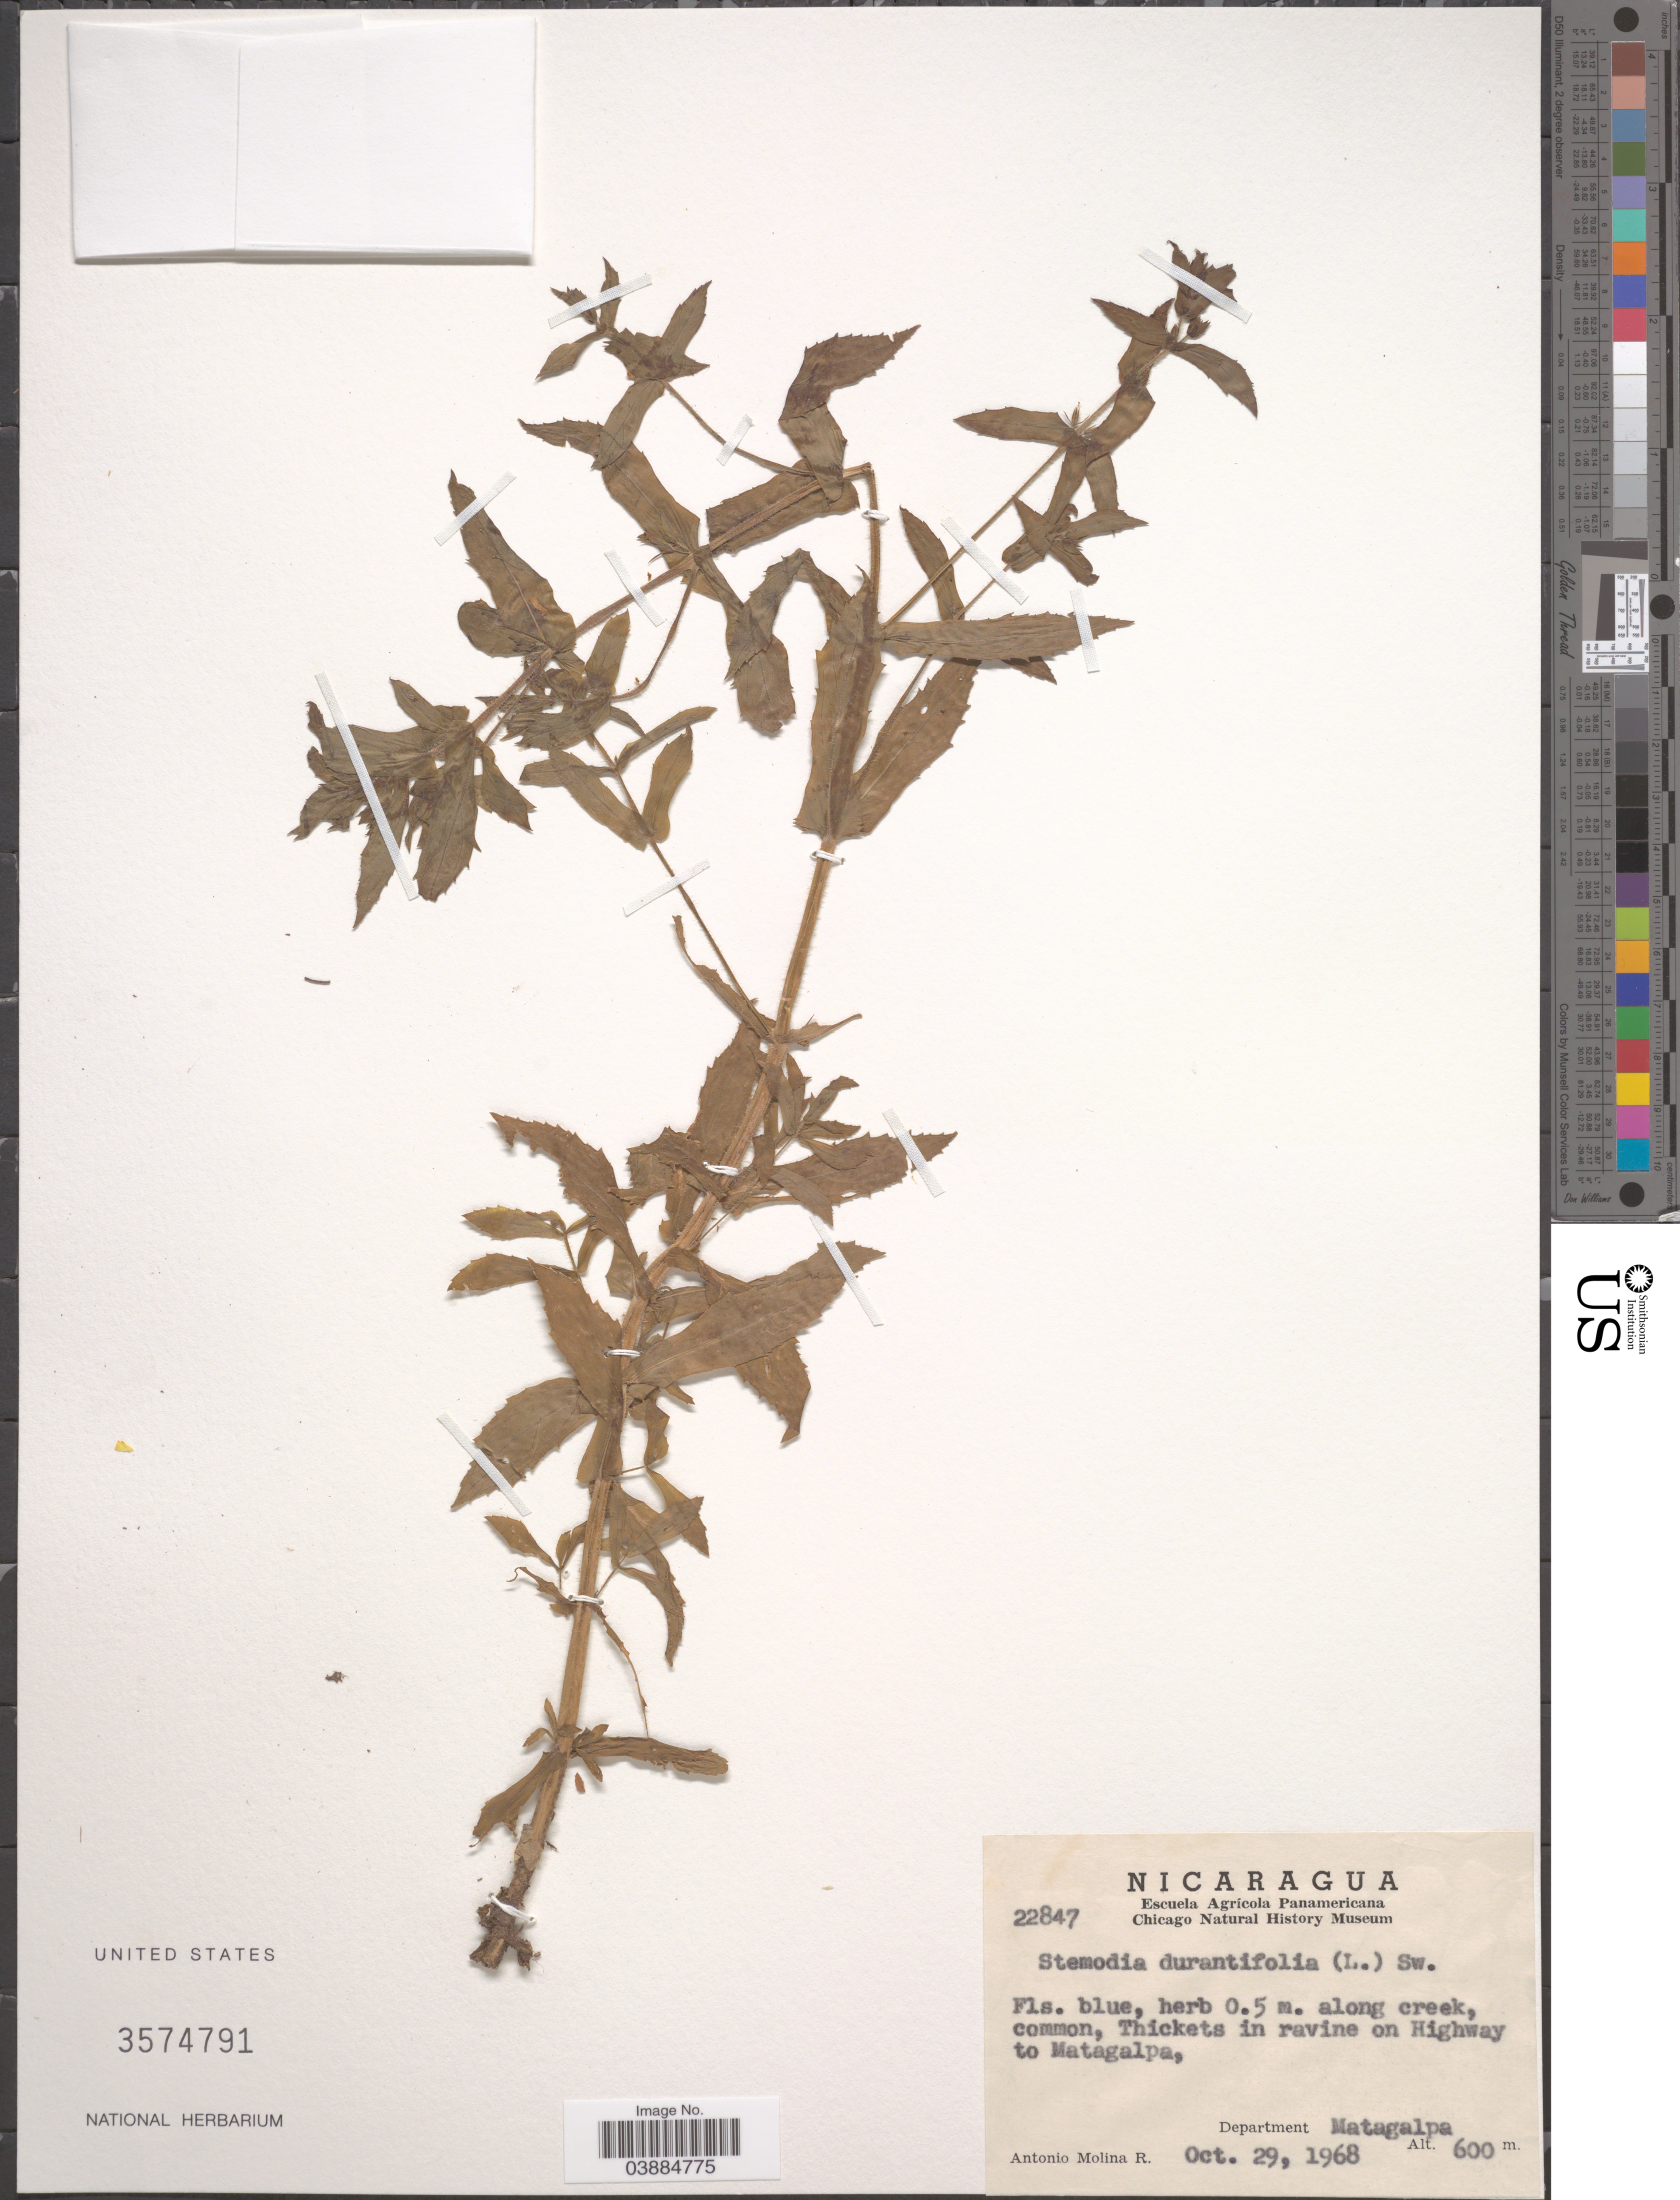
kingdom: Plantae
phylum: Tracheophyta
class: Magnoliopsida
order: Lamiales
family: Plantaginaceae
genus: Stemodia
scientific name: Stemodia durantifolia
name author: (L.) Sw.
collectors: A. Molina R.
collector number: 22847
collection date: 1968-10-29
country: Nicaragua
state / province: Matagalpa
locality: Along creek, Thickets in ravine on Highway to Matagalpa, Department Matagalpa.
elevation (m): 600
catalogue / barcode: US 3574791